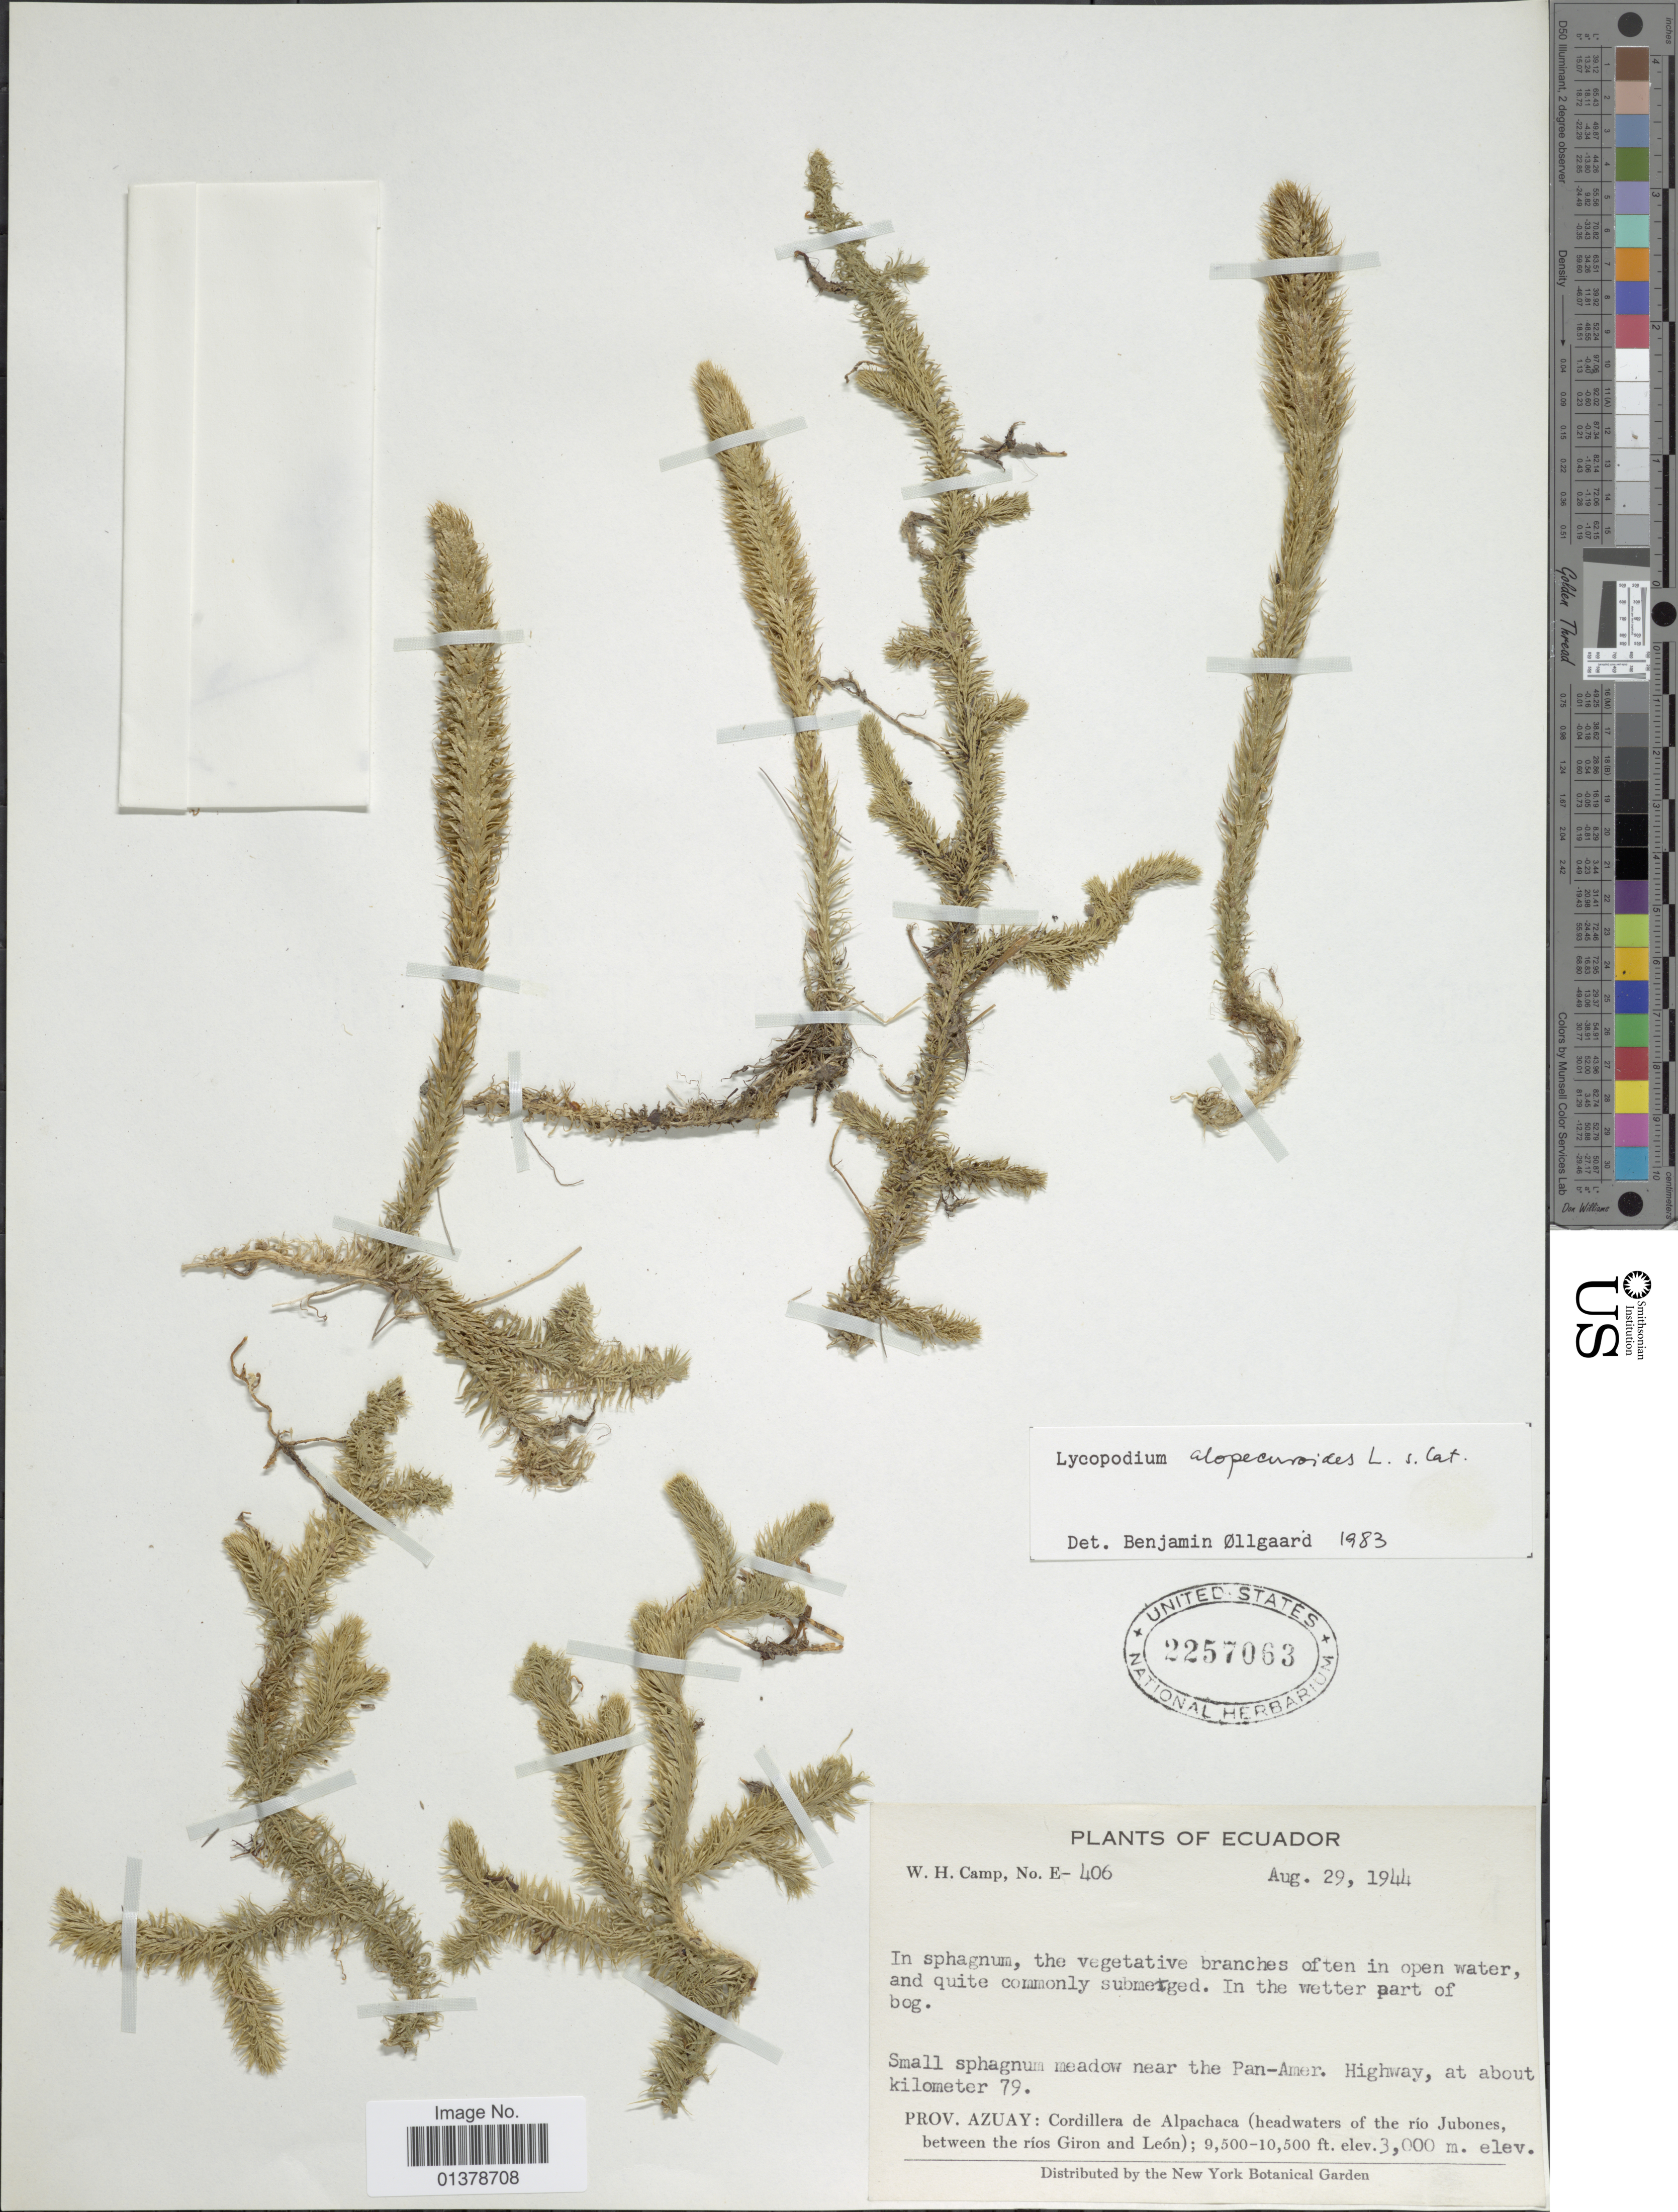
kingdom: Plantae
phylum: Tracheophyta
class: Lycopodiopsida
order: Lycopodiales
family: Lycopodiaceae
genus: Lycopodiella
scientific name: Lycopodiella alopecuroides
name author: (L.) Cranfill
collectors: W. H. Camp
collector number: E-406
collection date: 1944-08-29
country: Ecuador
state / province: Azuay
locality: Cordillera de Alpachaca(headwaters of the rio Jubones, between the rios Giron and León), Highway, at about kilometer 79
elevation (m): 2896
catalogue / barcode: US 2257063